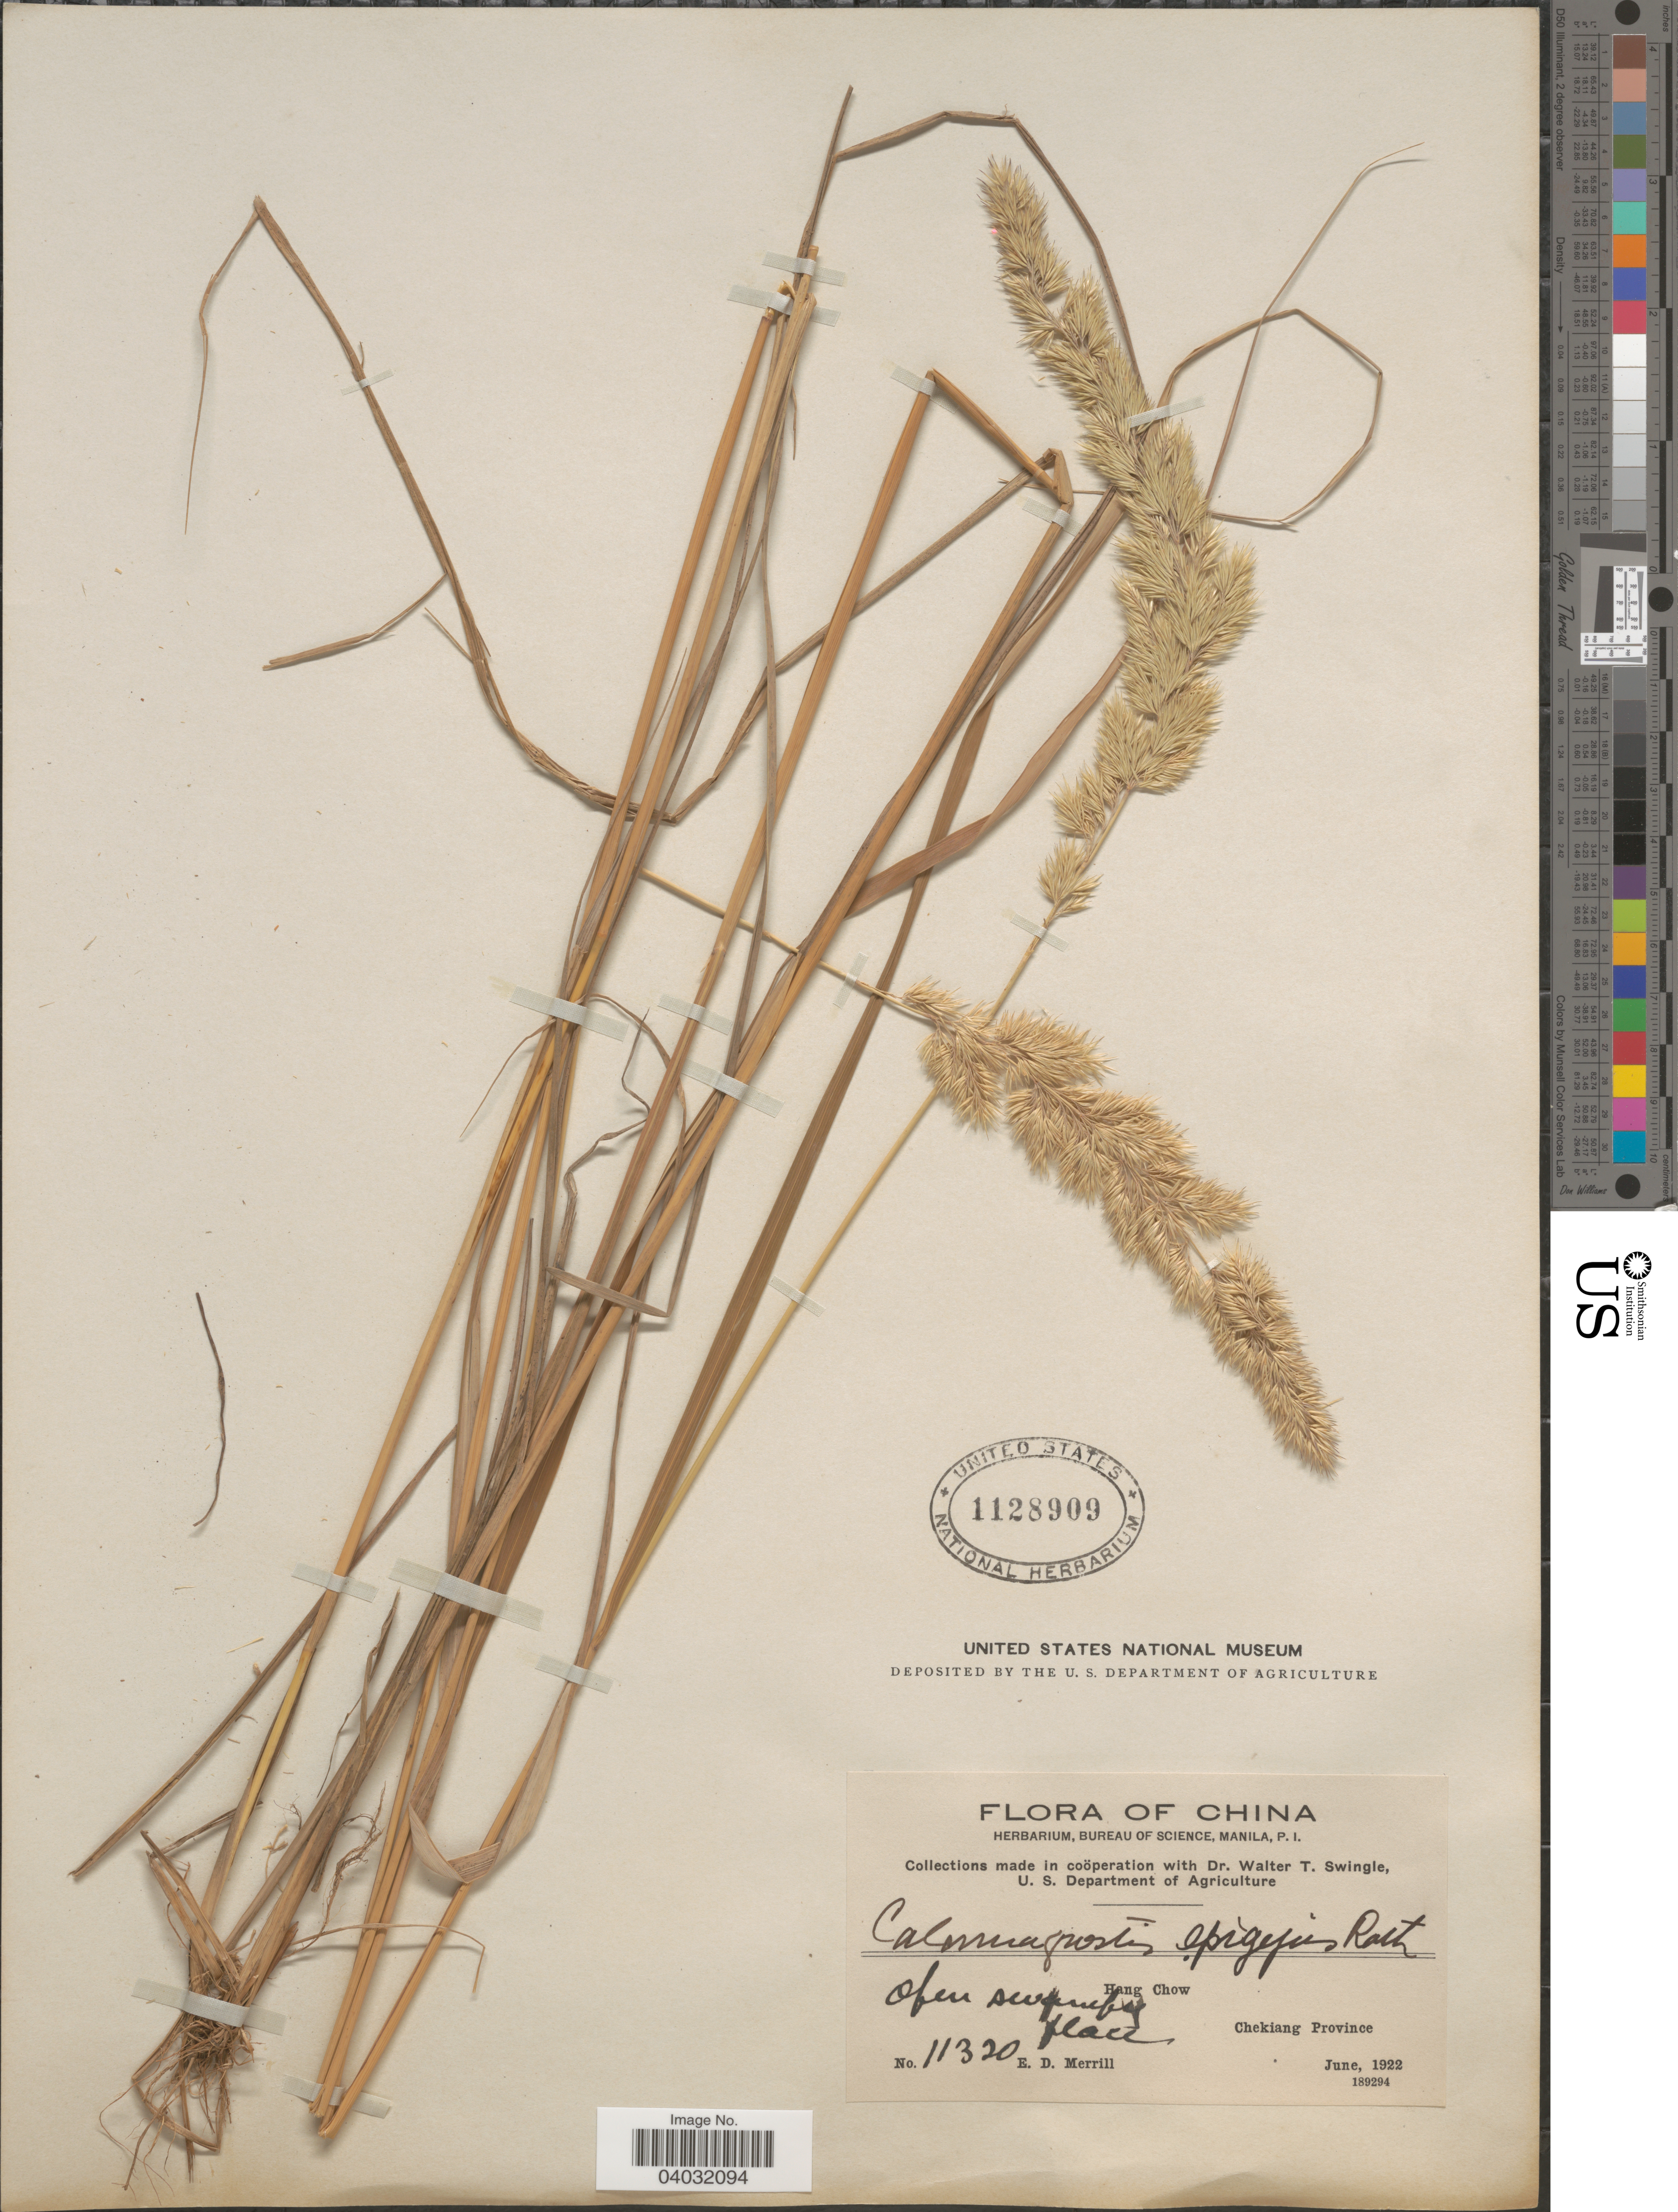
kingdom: Plantae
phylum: Tracheophyta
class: Liliopsida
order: Poales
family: Poaceae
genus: Calamagrostis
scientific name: Calamagrostis epigeios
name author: (L.) Roth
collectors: E. D. Merrill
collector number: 11320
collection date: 1922-06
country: China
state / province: Zhejiang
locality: Hang Chow. Chekiang Province.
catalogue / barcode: US 1128909